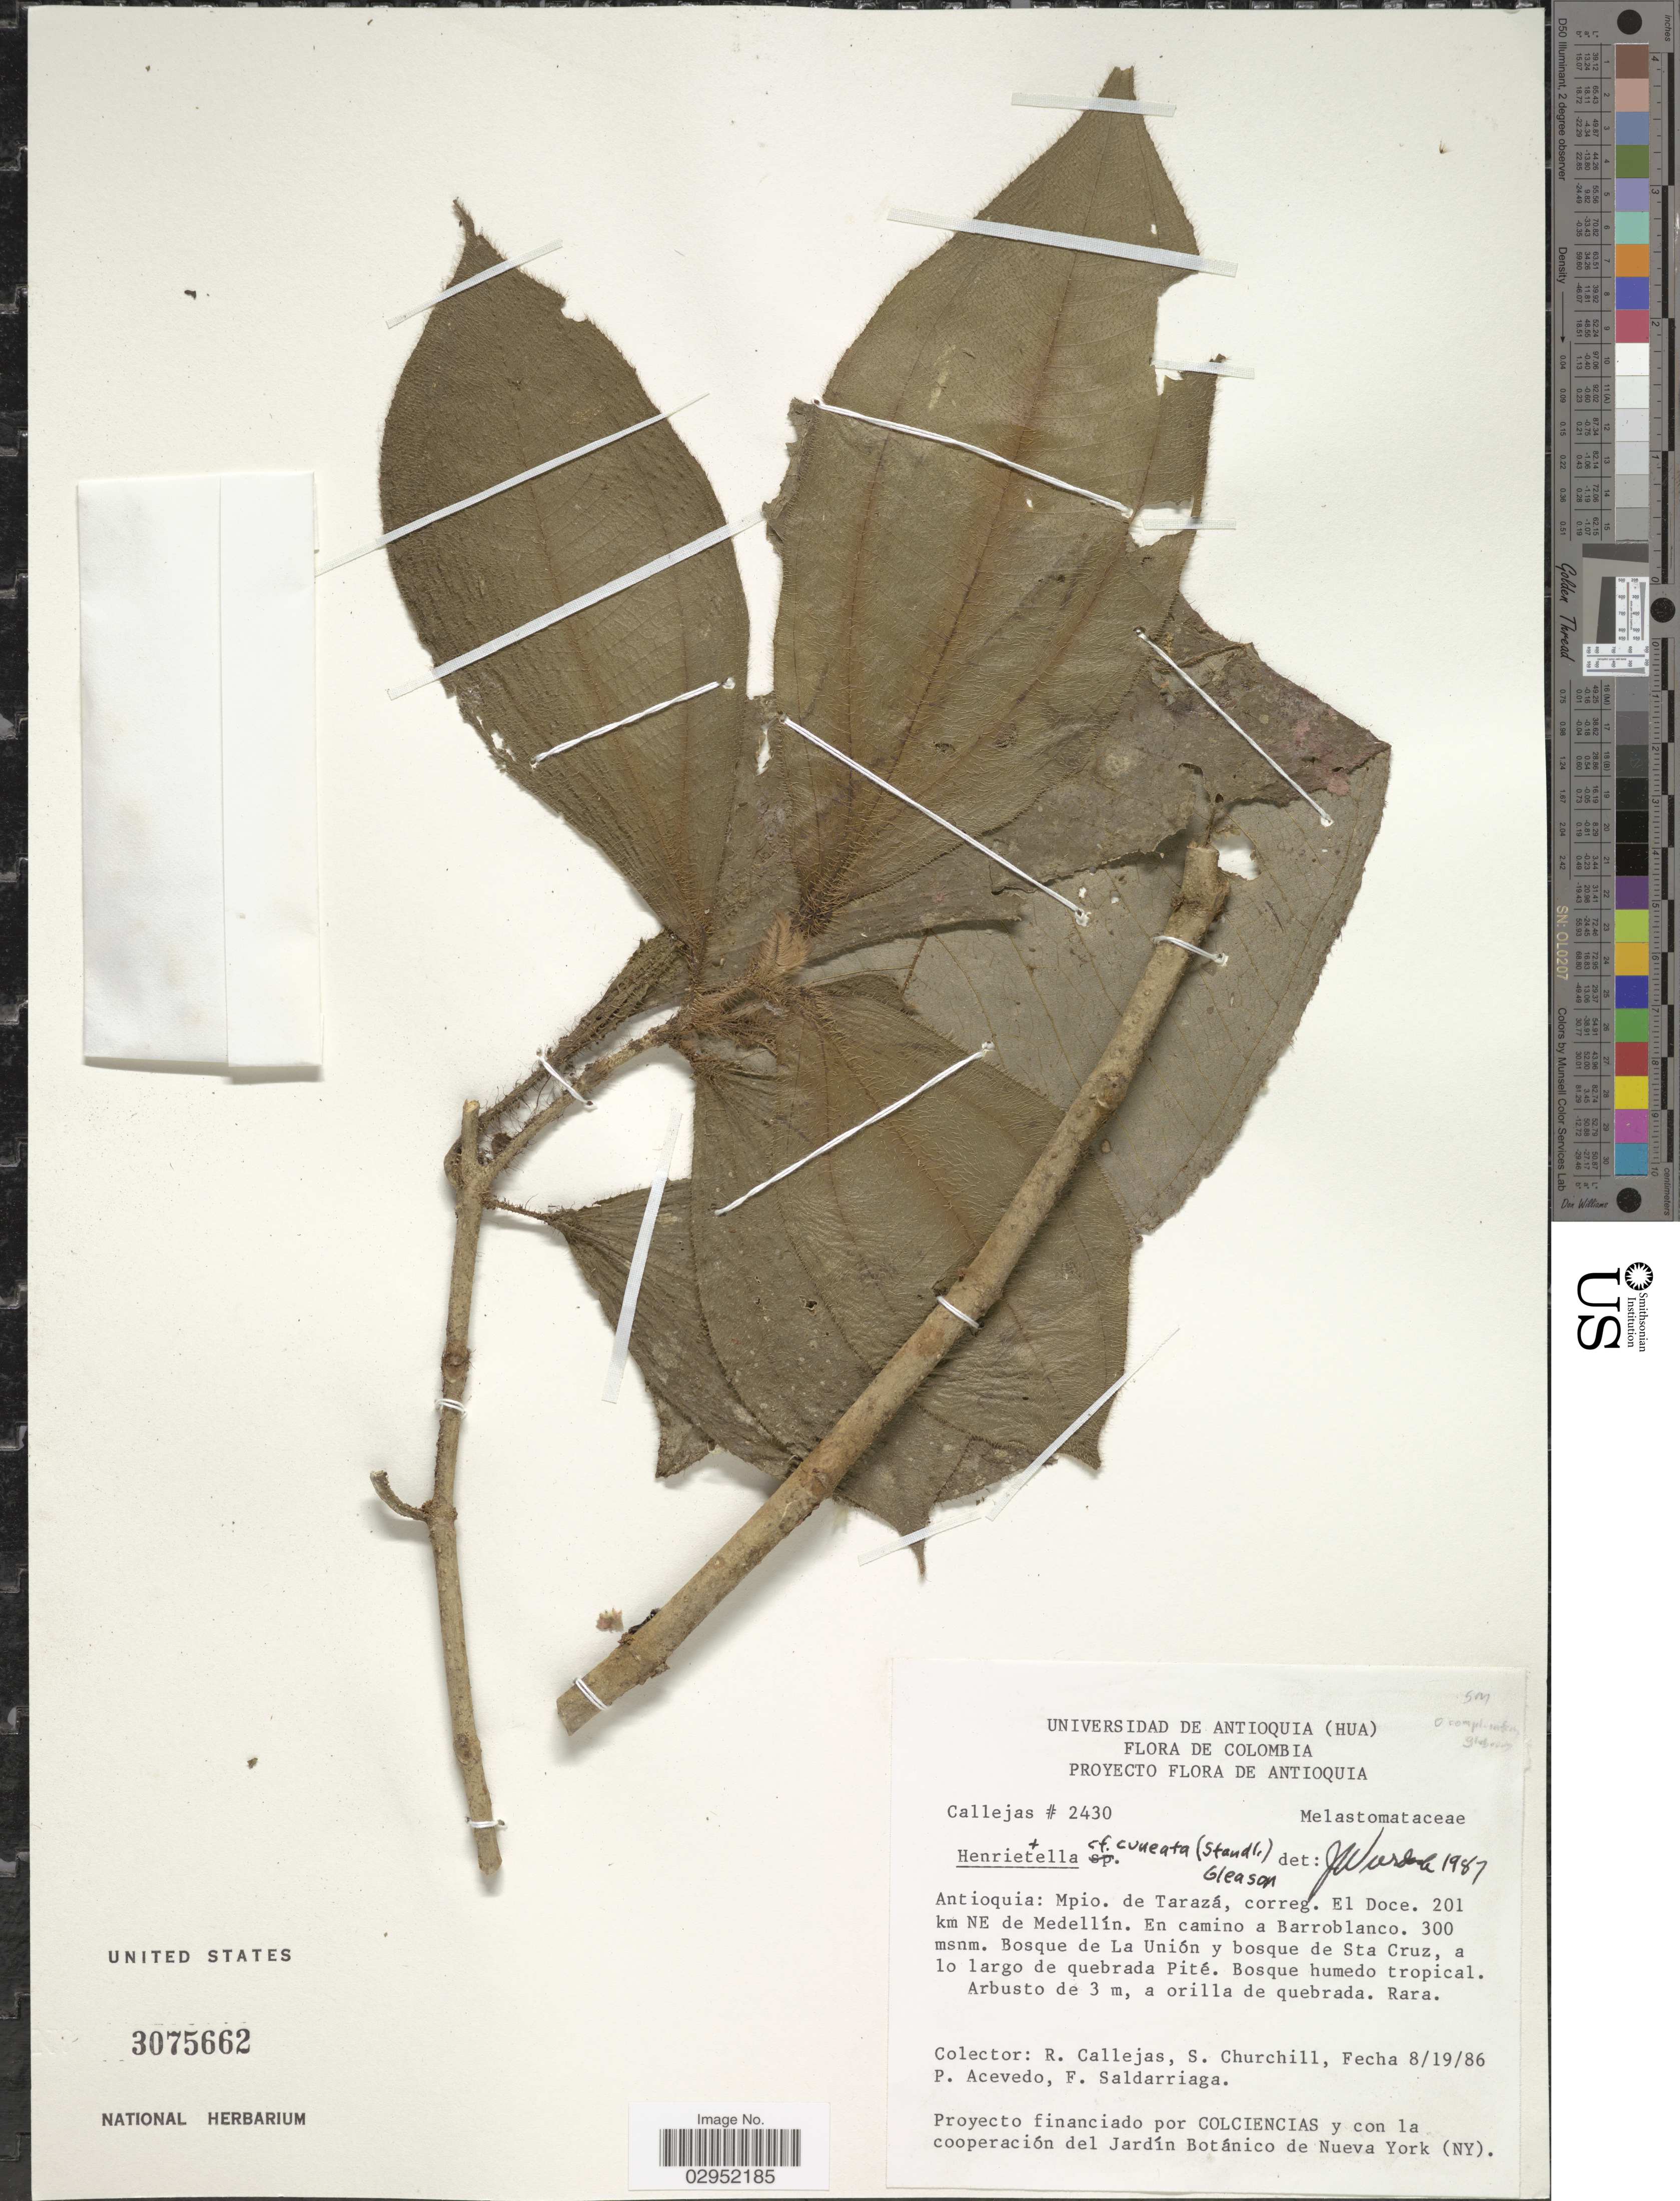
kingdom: Plantae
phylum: Tracheophyta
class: Magnoliopsida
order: Myrtales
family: Melastomataceae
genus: Henriettea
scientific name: Henriettea cuneata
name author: (Standl.) L.O. Williams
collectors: R. Callejas, S. Churchill, P. Acevedo-Rodr. & F. Saldarriaga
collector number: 430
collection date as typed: Transcribed d/m/y: 19/8/86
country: Colombia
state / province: Antioquia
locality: Mpio. de Tarazá, correg. El Doce. 201 km NE de Medellín. En camino a Barroblanco. Bosque de La Unión y bosque de Sta Cruz, a lo largo de quebrada Pité.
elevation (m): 300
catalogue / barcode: US 3075662